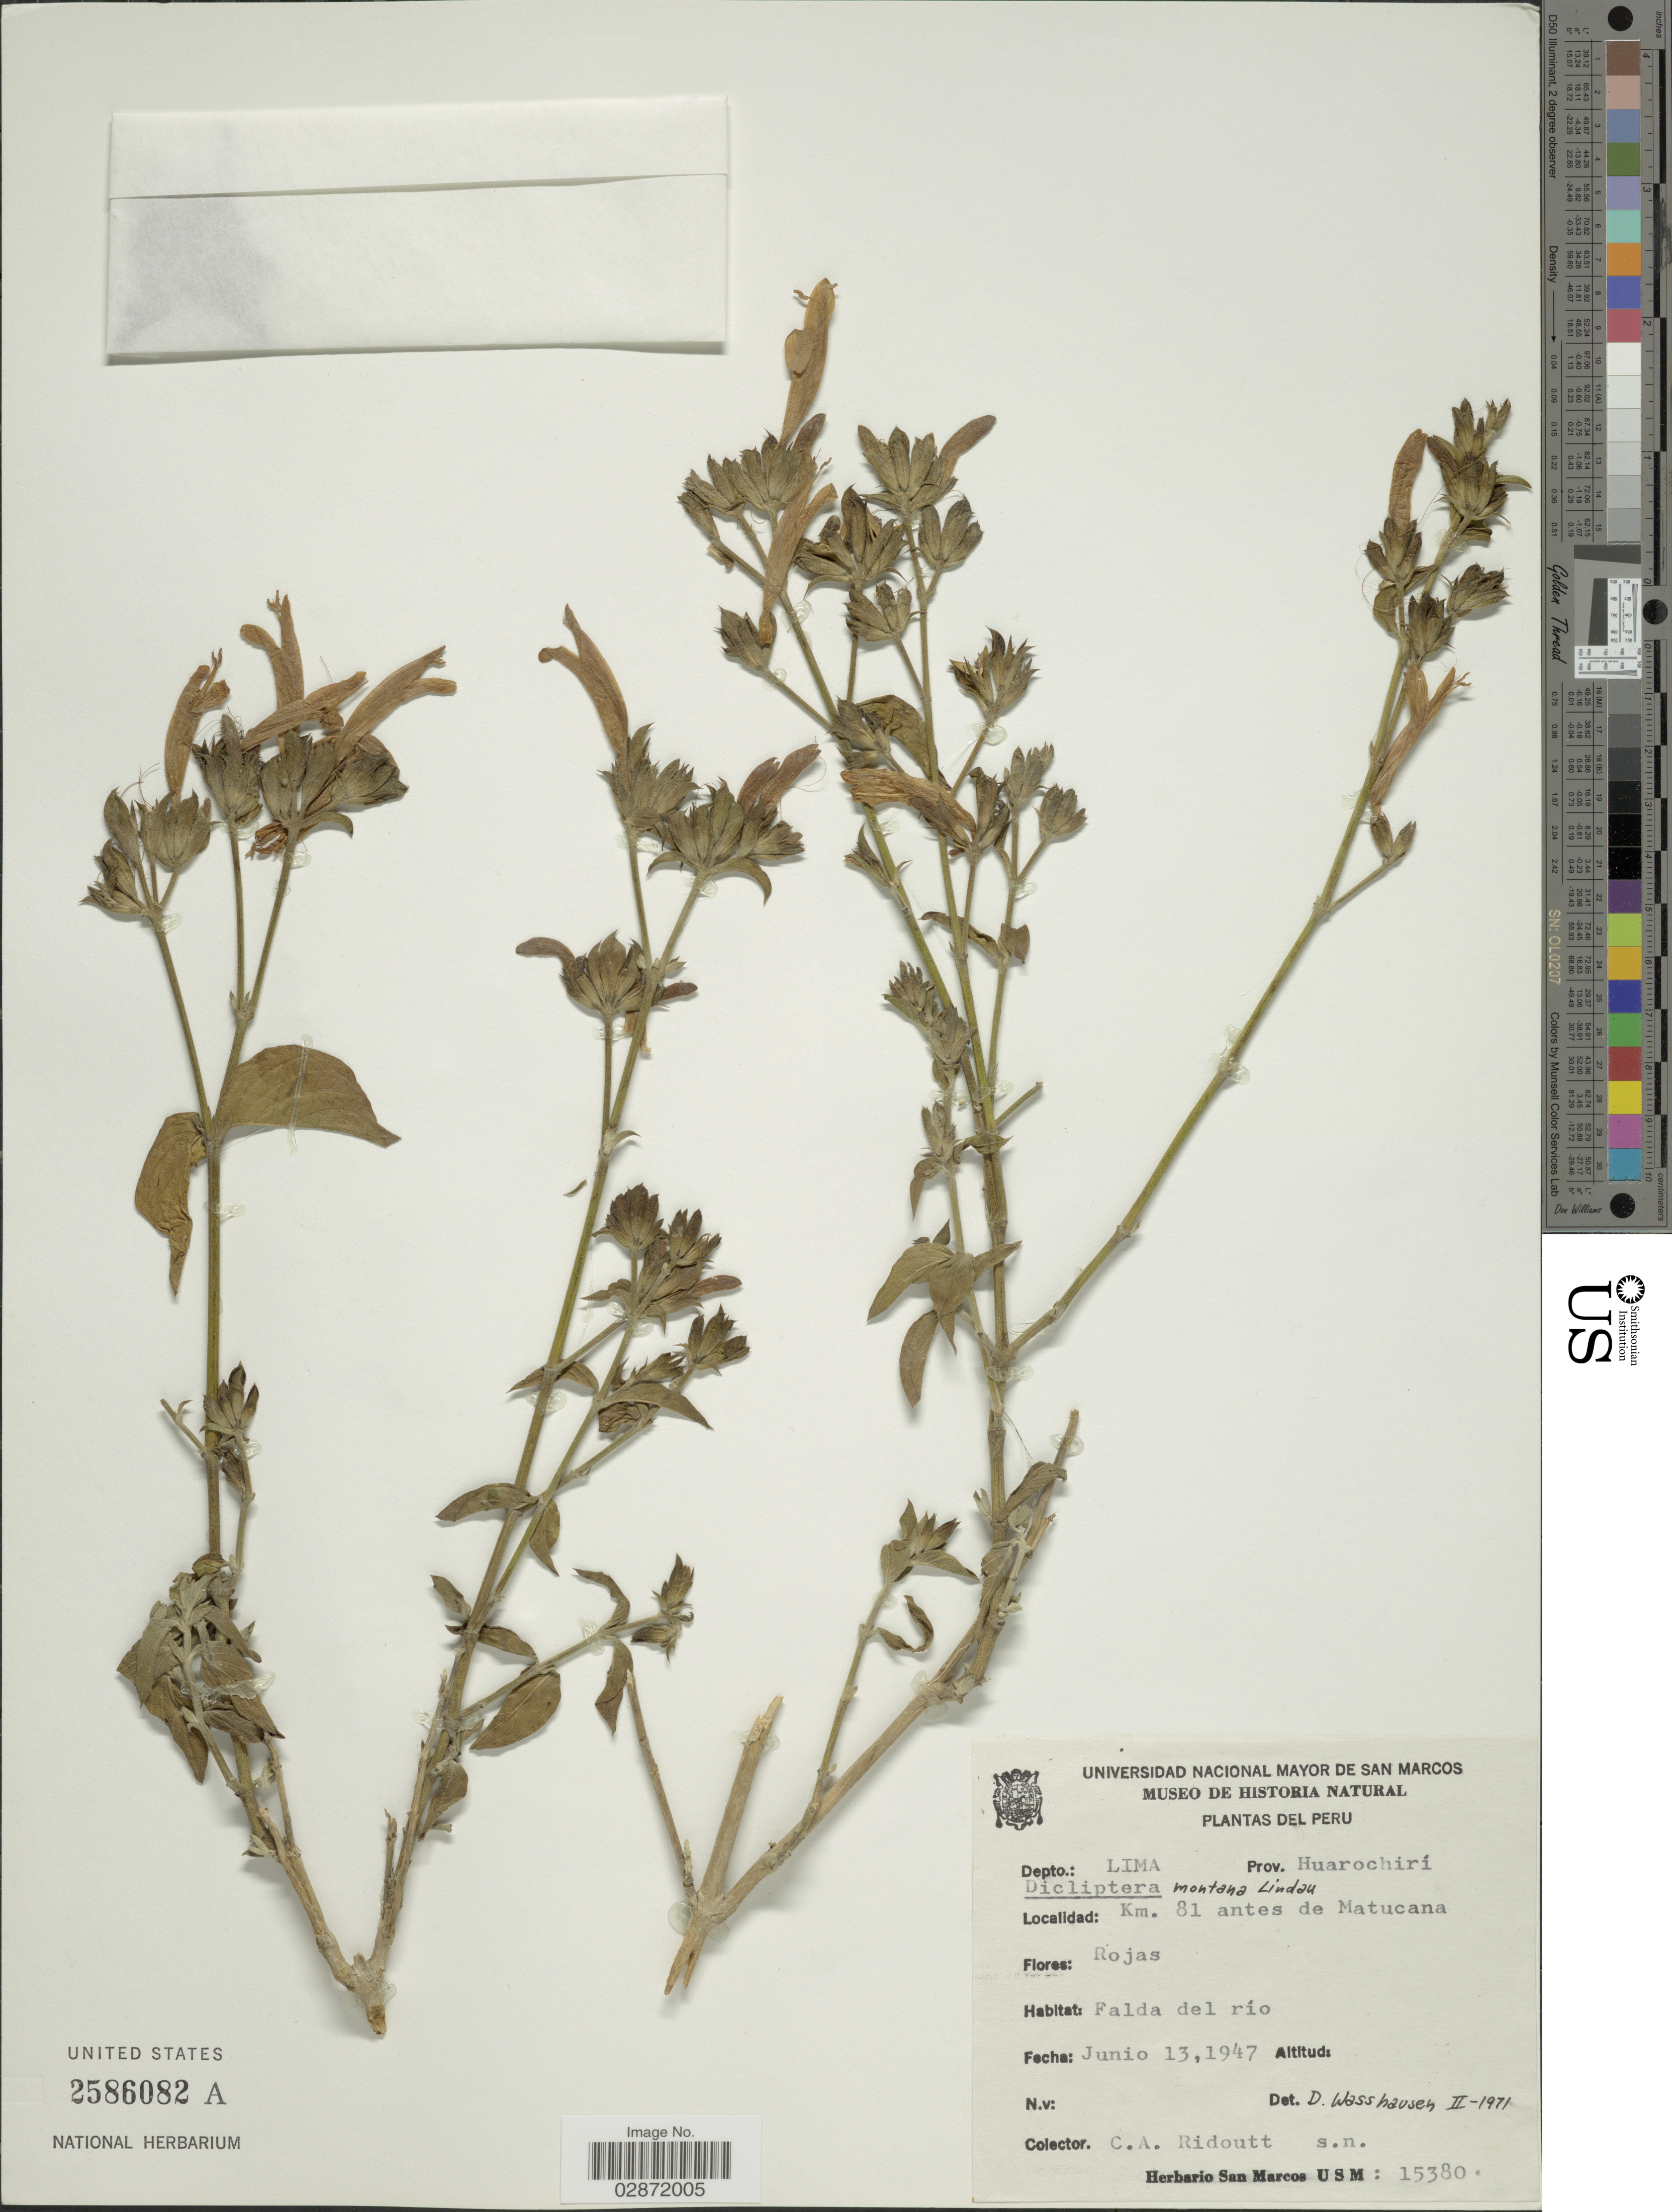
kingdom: Plantae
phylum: Tracheophyta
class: Magnoliopsida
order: Lamiales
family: Acanthaceae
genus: Dicliptera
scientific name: Dicliptera montana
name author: Lindau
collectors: C. Ridoutt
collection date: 1947-06-13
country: Peru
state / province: Lima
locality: Depto.: Lima. Prov. Huarochiri. Km. 81 antes de Matucana.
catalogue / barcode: US 2586082A